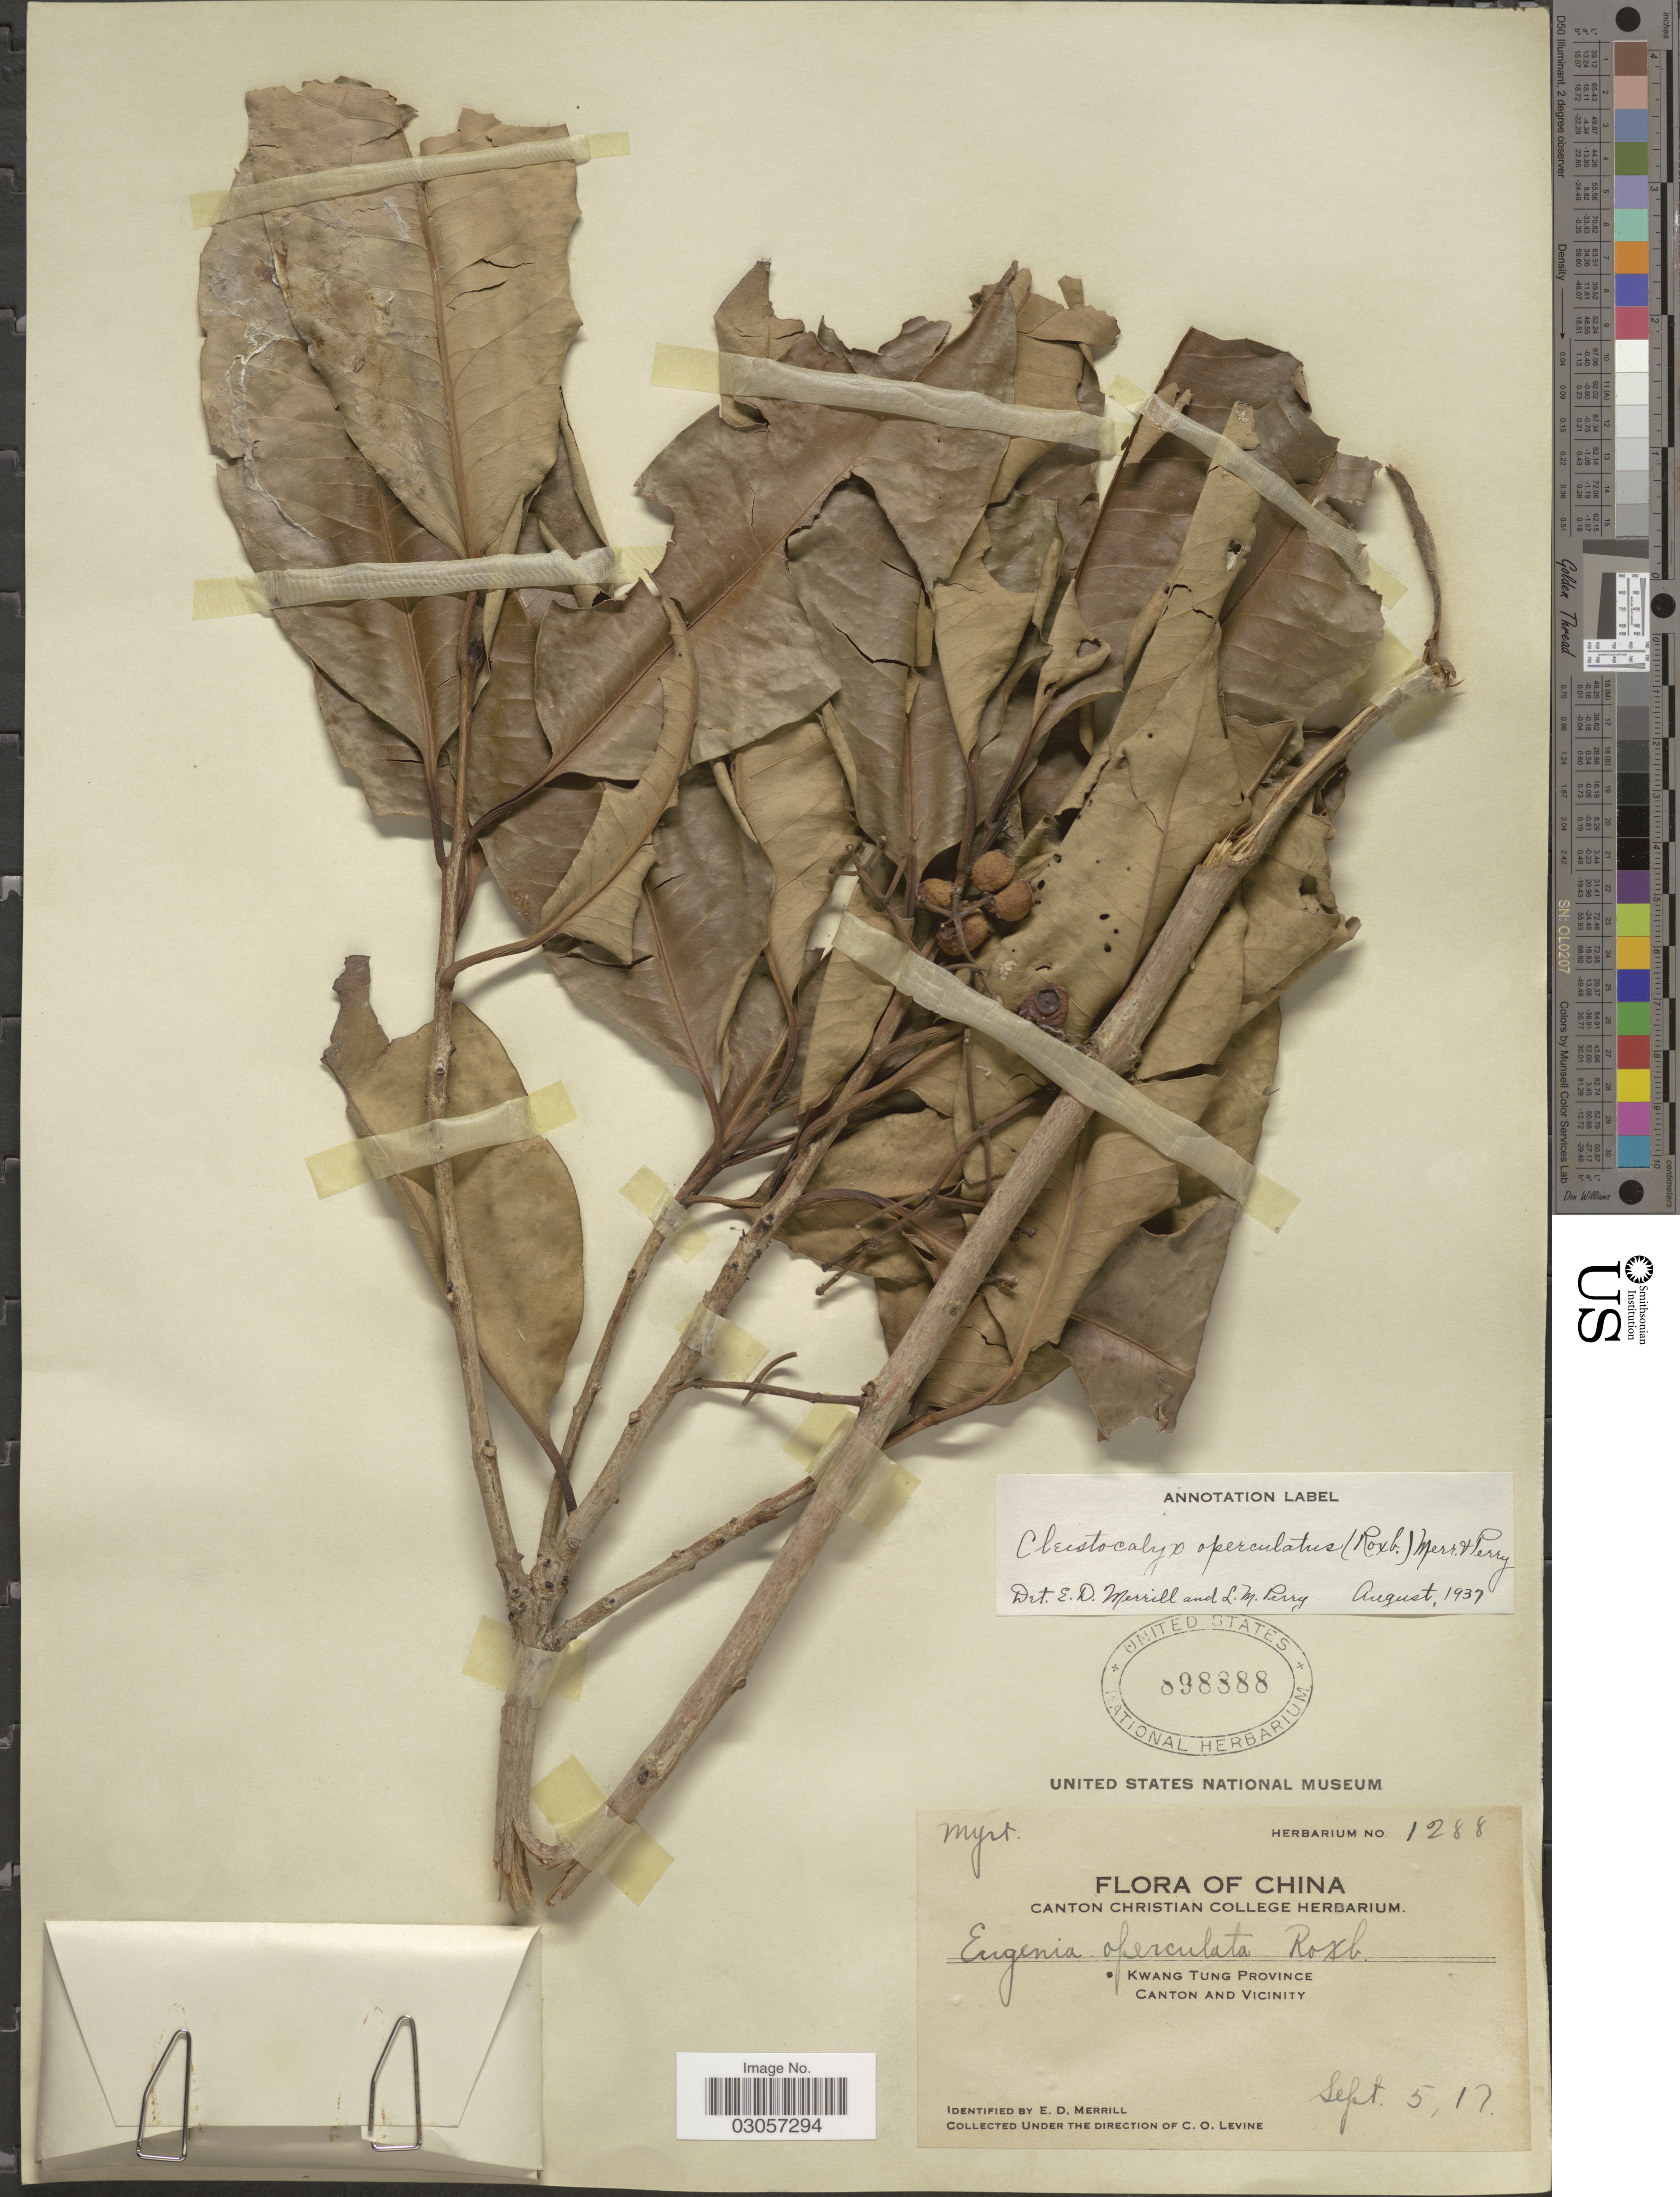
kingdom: Plantae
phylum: Tracheophyta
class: Magnoliopsida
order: Myrtales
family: Myrtaceae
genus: Syzygium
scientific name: Syzygium nervosum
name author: DC.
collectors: C. O. Levine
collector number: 1288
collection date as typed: Transcribed d/m/y: 5/9/17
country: China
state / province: Guangdong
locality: Kwang Tung Province, Canton and Vicinity.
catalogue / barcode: US 898888